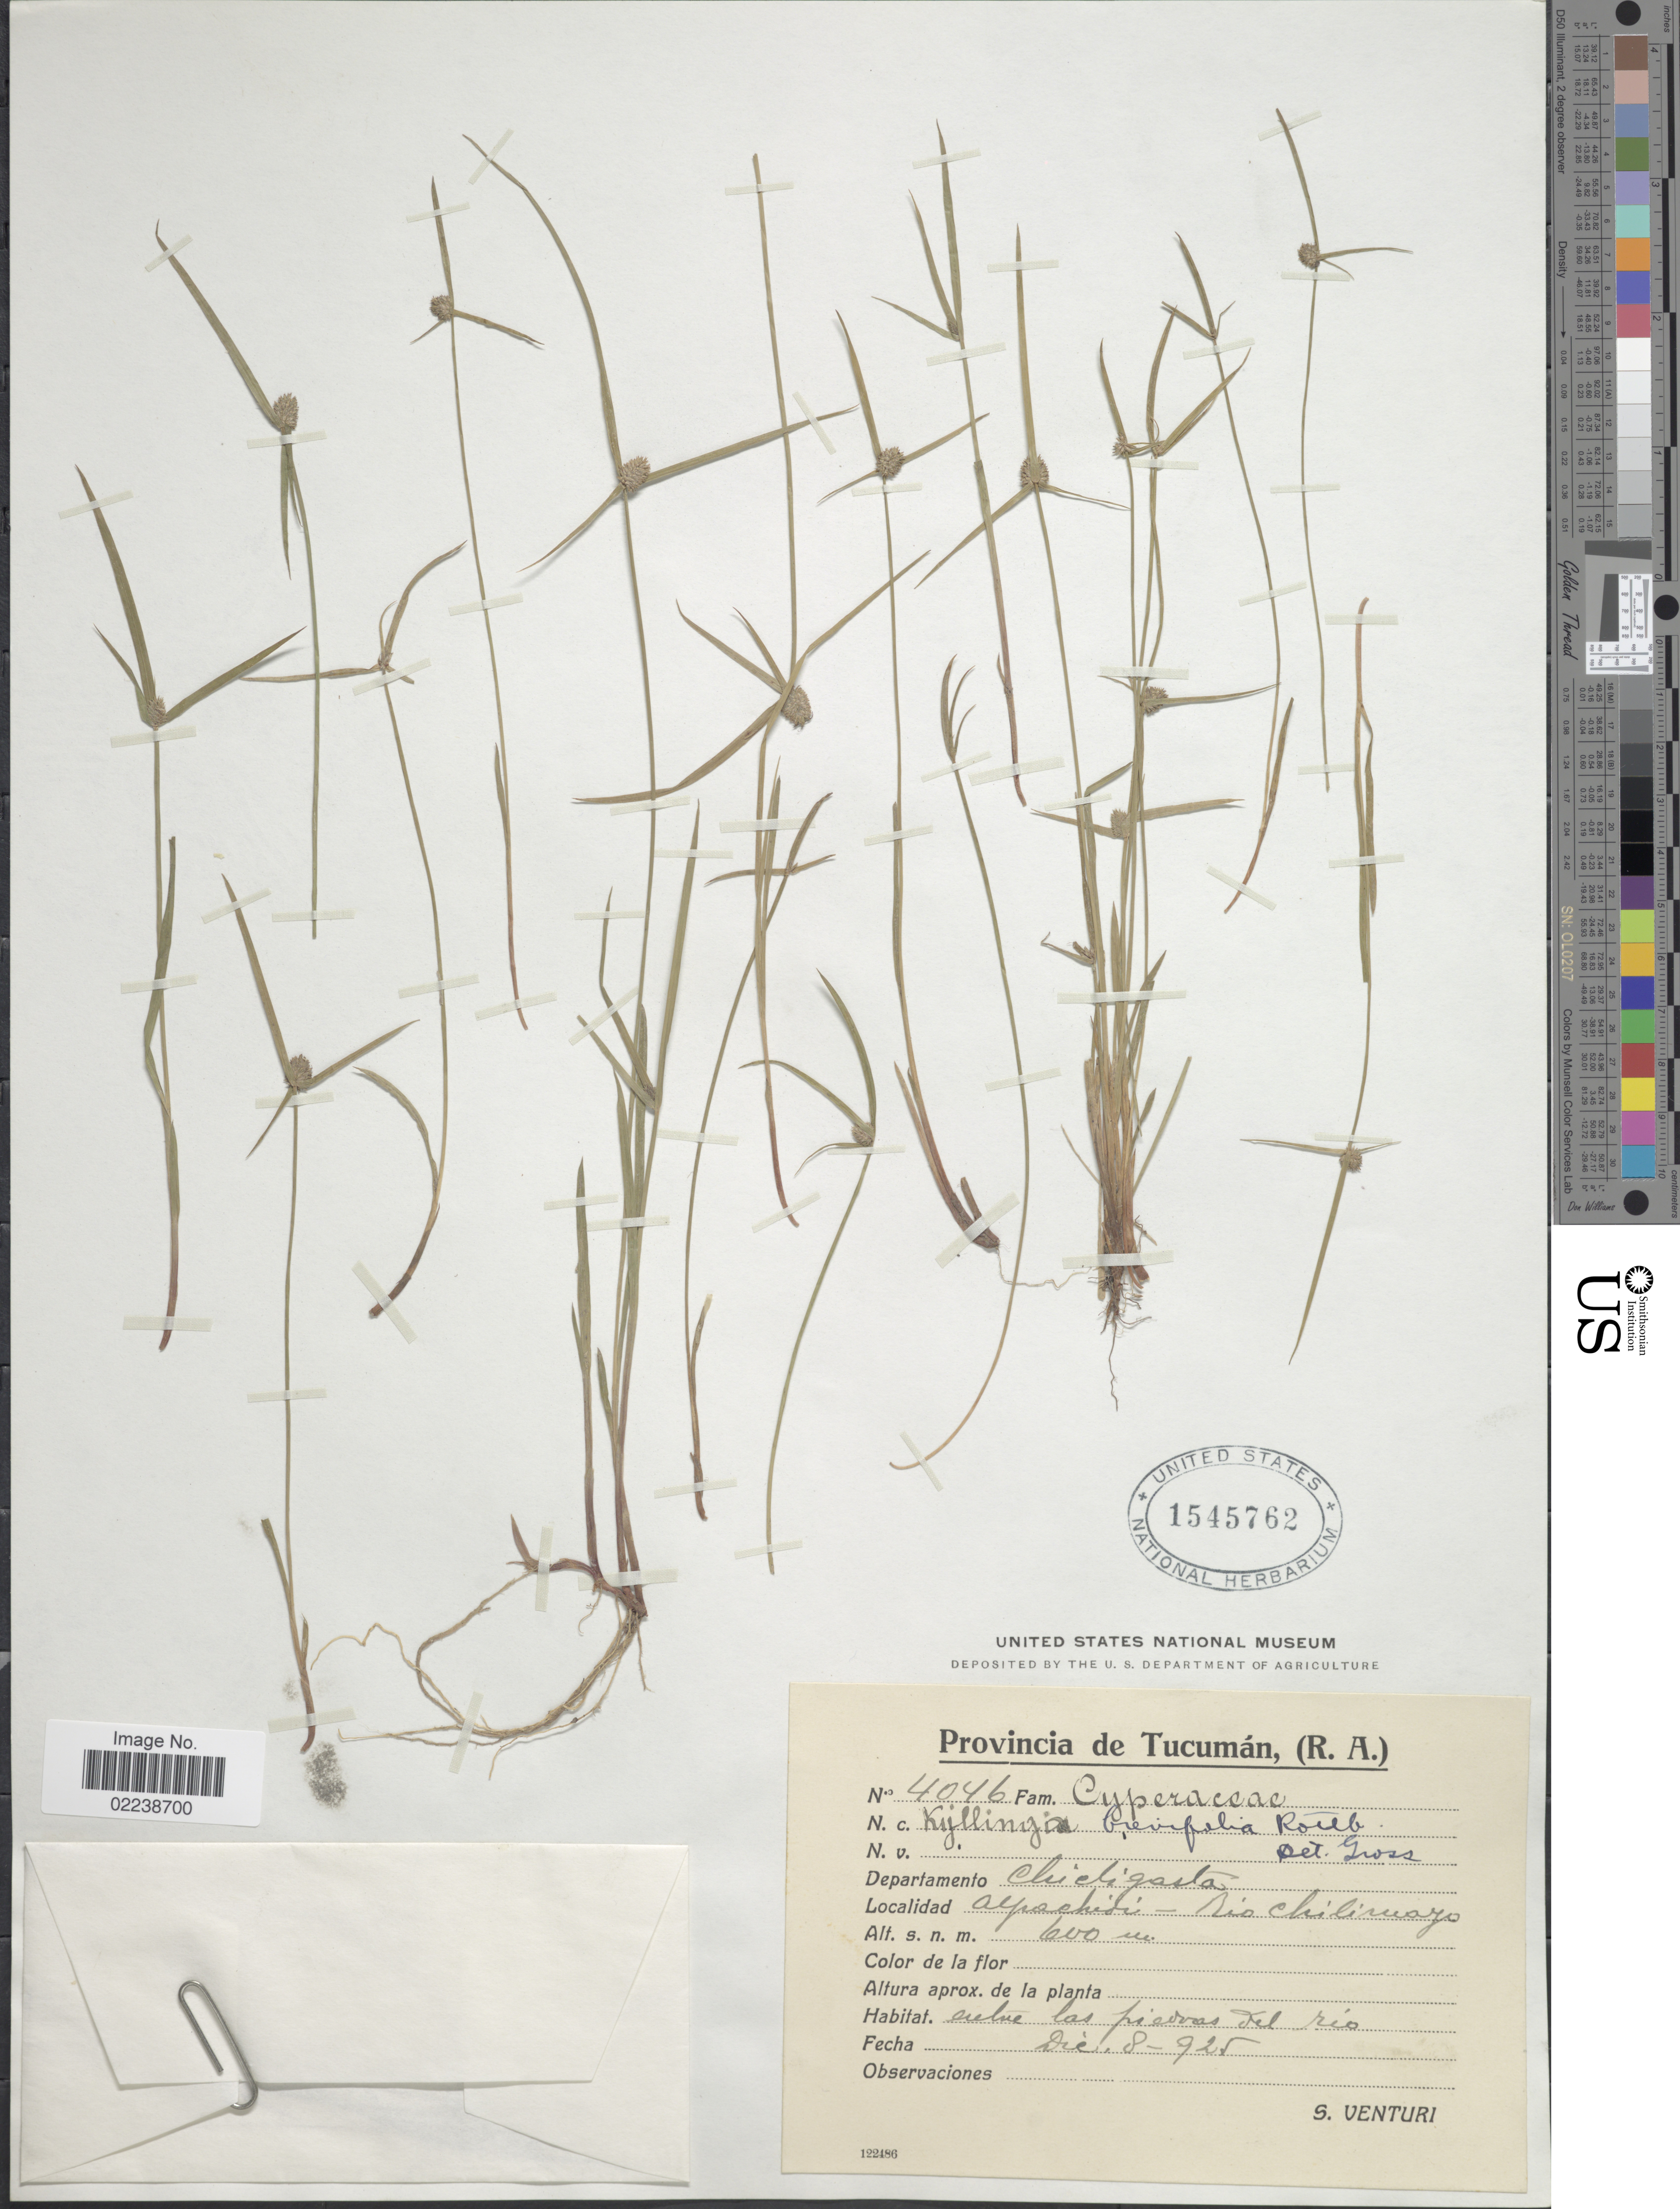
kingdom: Plantae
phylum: Tracheophyta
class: Liliopsida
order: Poales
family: Cyperaceae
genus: Cyperus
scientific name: Cyperus brevifolius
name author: (Rottb.) Hassk.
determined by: Strong, M. T., (US), Smithsonian Institution - National Museum of Natural History (UNITED STATES)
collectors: S. Venturi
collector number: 4046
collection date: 1925-12-08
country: Argentina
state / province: Tucuman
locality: (R.A.) Departamento Chicligasta, Alpachiri - Rio Chirimoyo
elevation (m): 600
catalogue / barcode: US 1545762